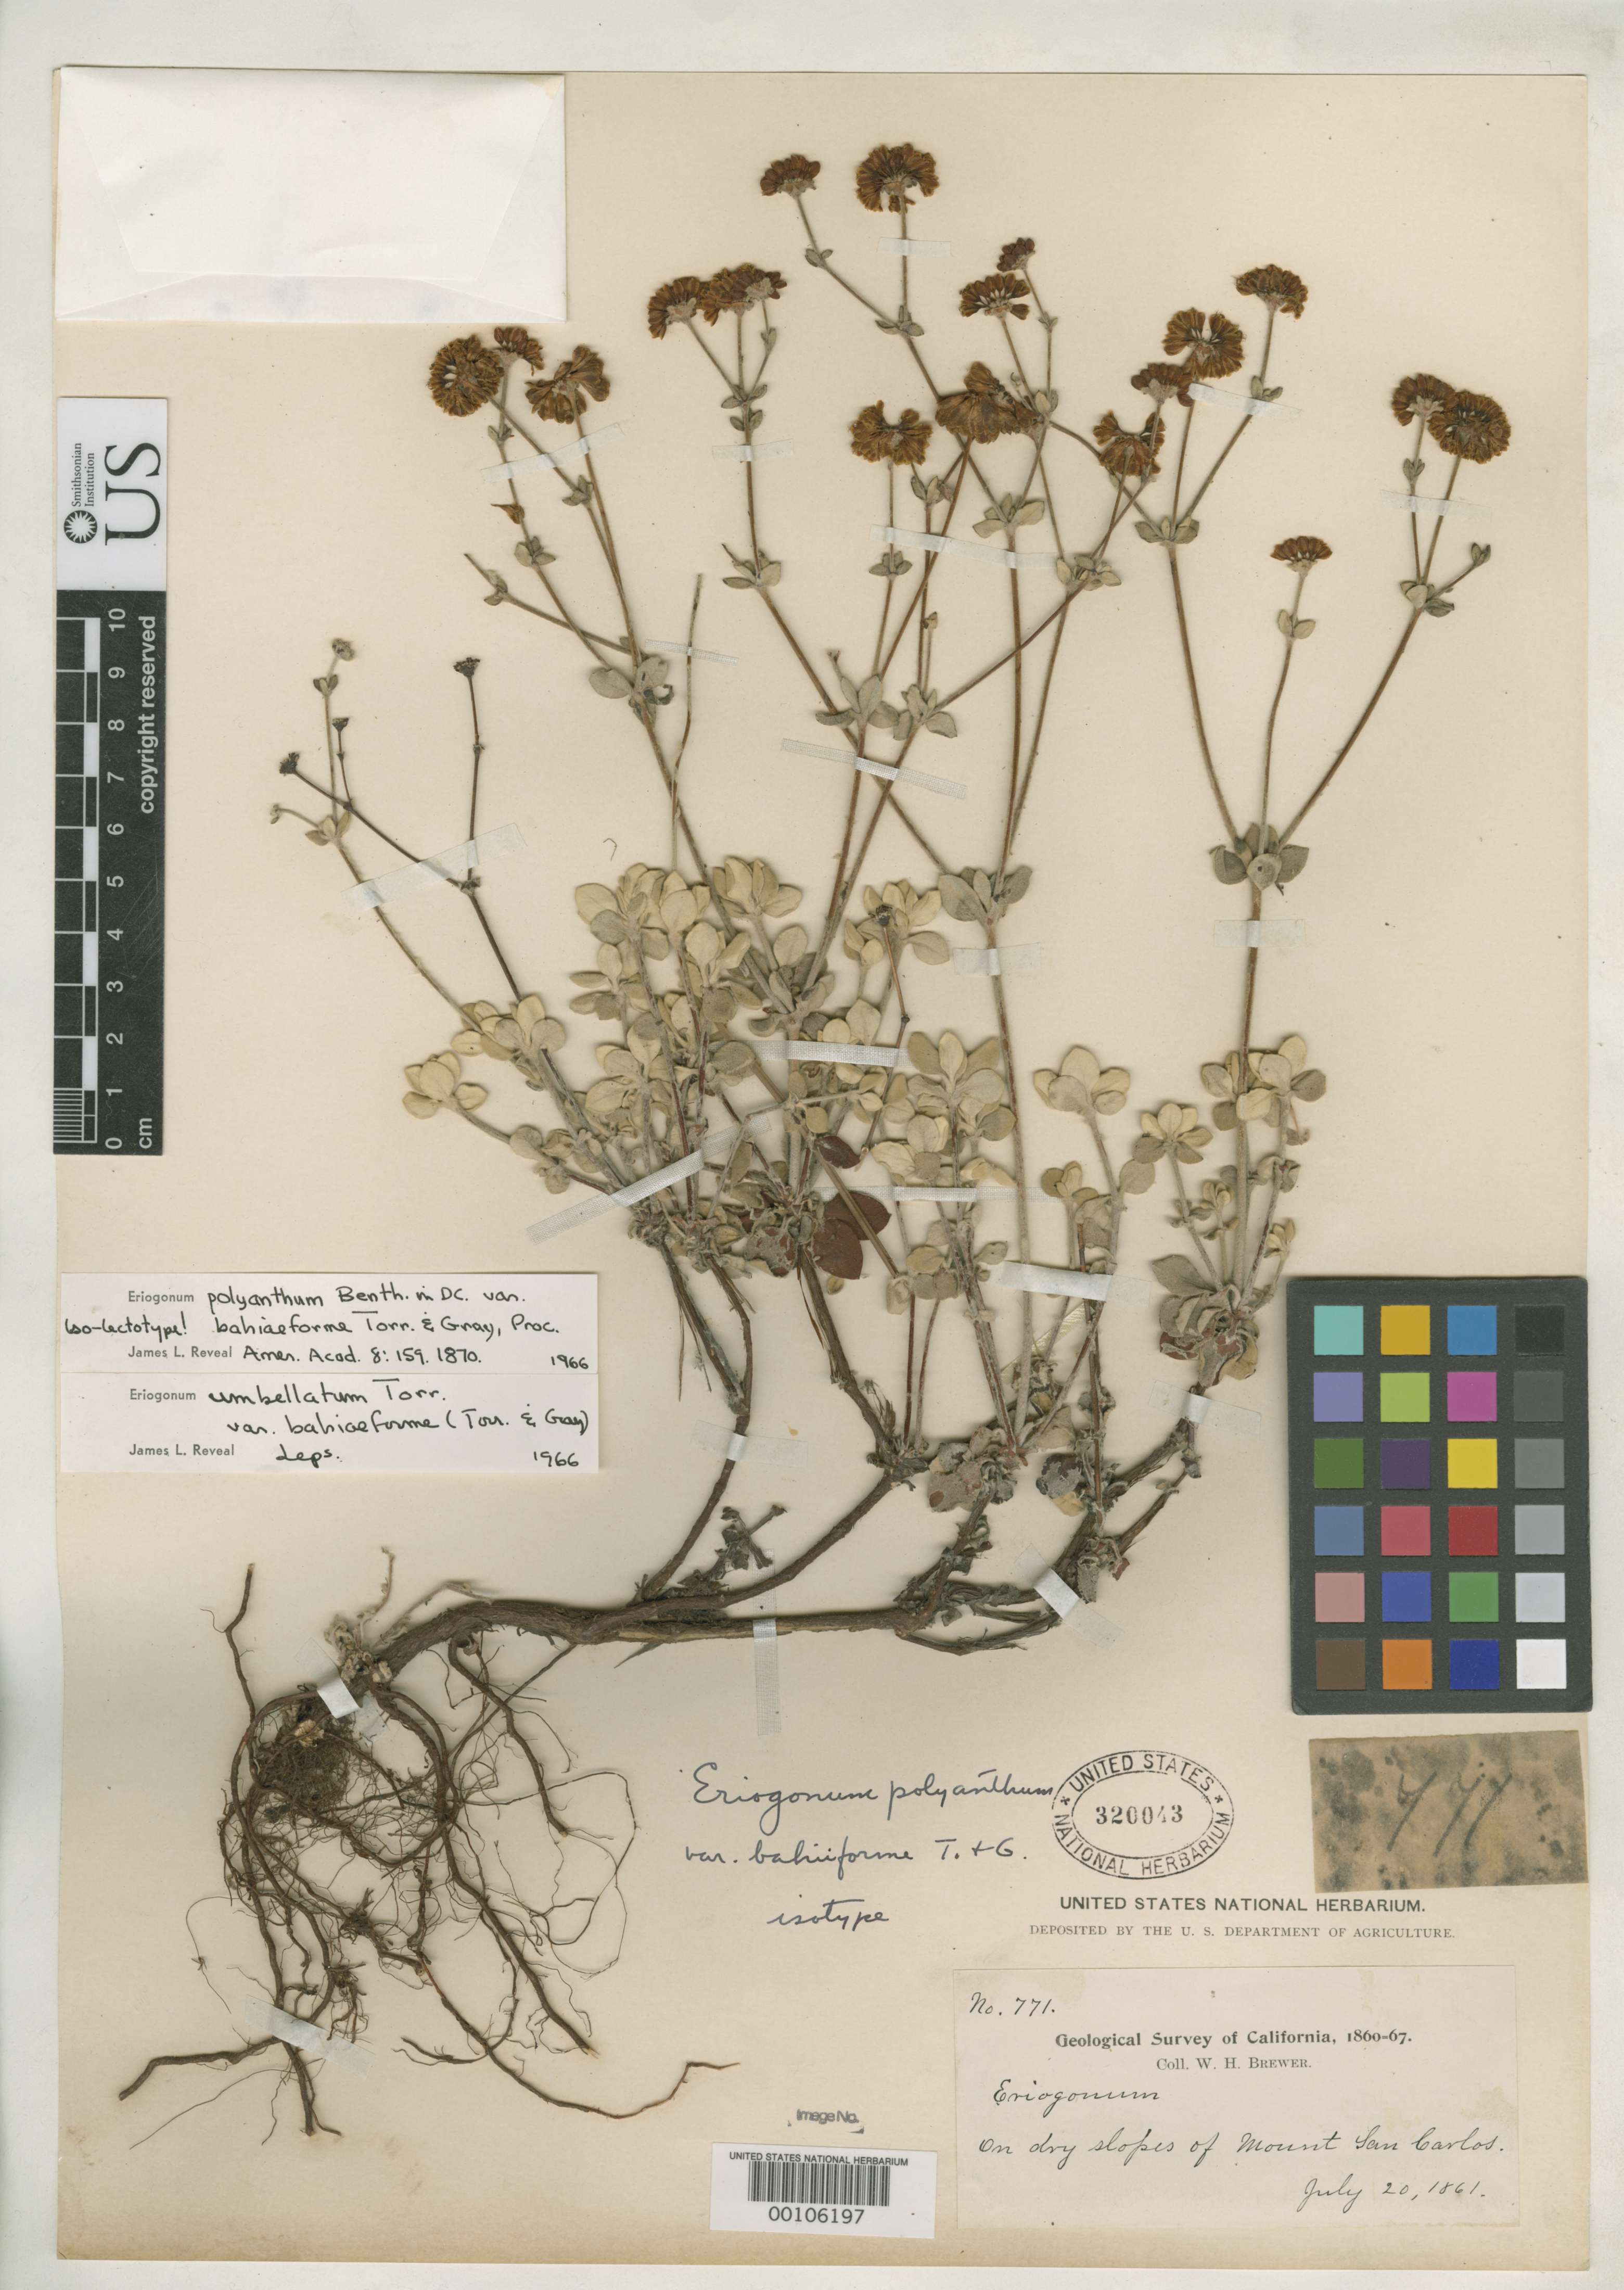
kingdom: Plantae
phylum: Tracheophyta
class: Magnoliopsida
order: Caryophyllales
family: Polygonaceae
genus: Eriogonum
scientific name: Eriogonum polyanthum var. bahiaeforme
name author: Torr. & A. Gray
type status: Isotype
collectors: W. H. Brewer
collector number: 771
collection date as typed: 20 Jul 1861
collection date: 1861-07-20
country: United States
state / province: California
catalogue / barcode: US 320043